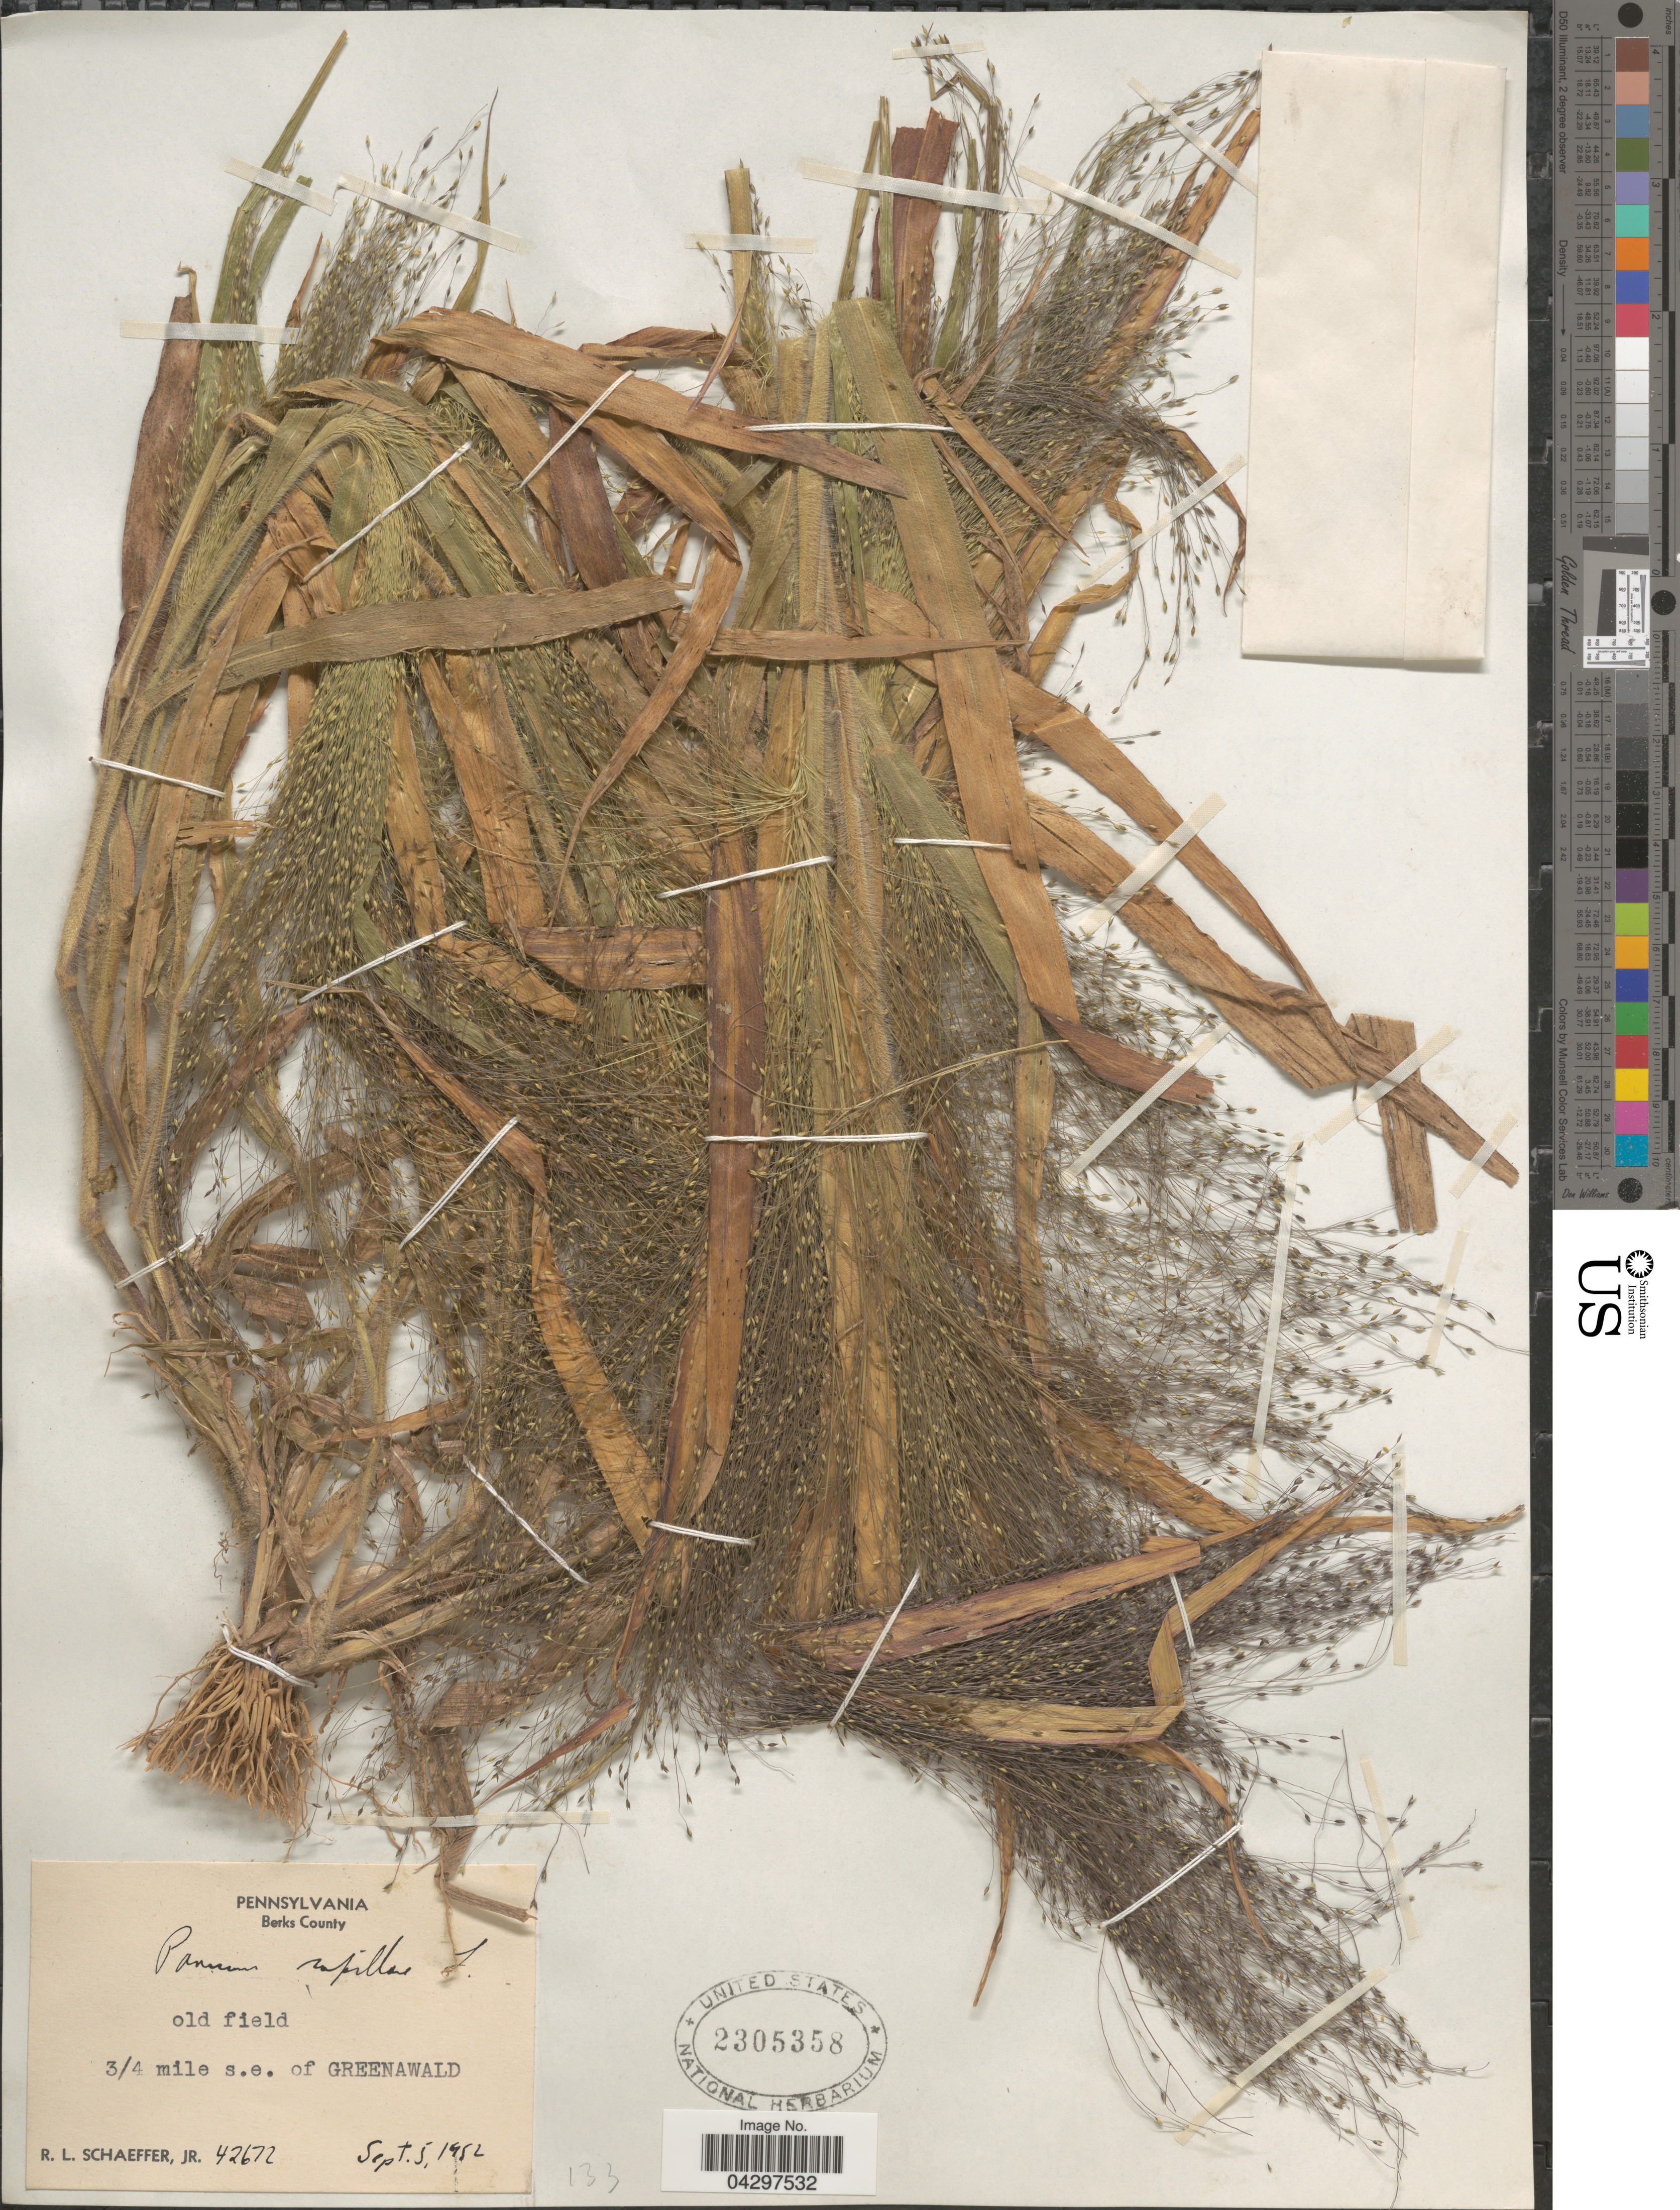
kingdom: Plantae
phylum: Tracheophyta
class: Liliopsida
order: Poales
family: Poaceae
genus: Panicum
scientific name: Panicum capillare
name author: L.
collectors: R. L. Schaeffer Jr.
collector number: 42672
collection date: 1952-09-05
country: United States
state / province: Pennsylvania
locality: Berks County. ¾ mile s.e. of Greenawald.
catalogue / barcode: US 2305358